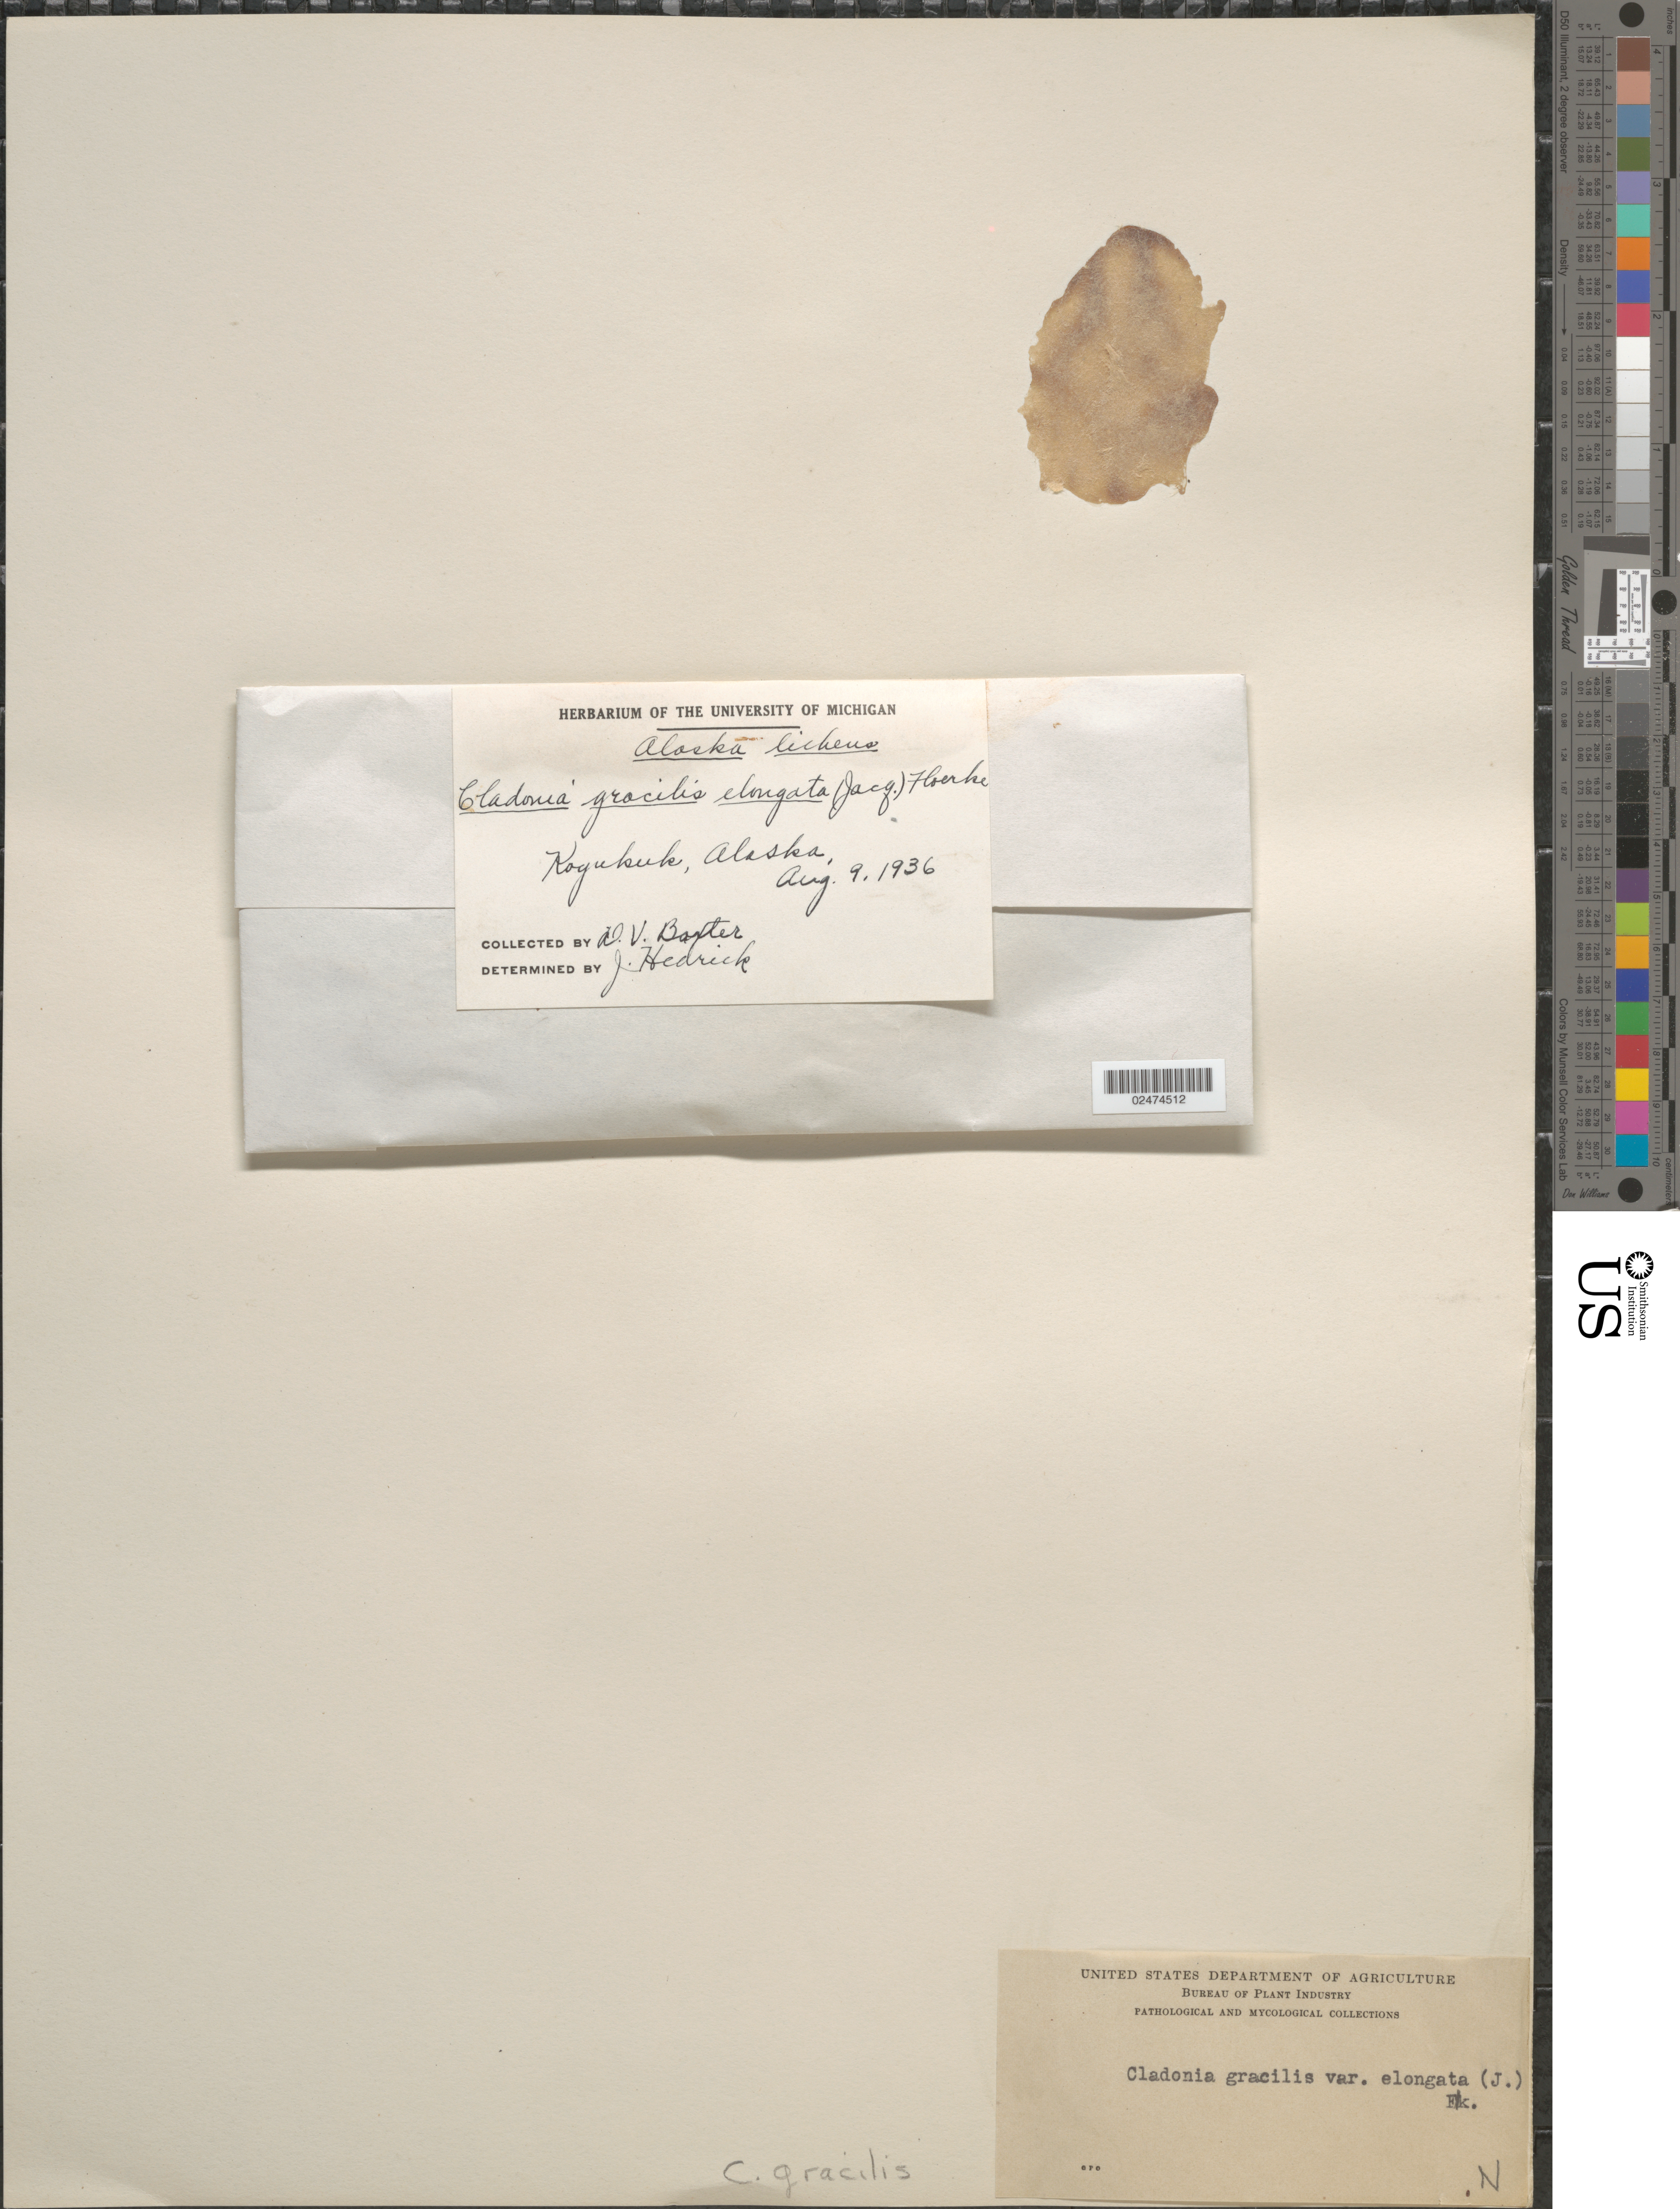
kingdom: Fungi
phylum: Ascomycota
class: Lecanoromycetes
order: Lecanorales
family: Cladoniaceae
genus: Cladonia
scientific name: Cladonia gracilis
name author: (L.) Willd.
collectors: D. Baxter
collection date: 1936-08-09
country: United States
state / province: Alaska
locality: Kogukuk